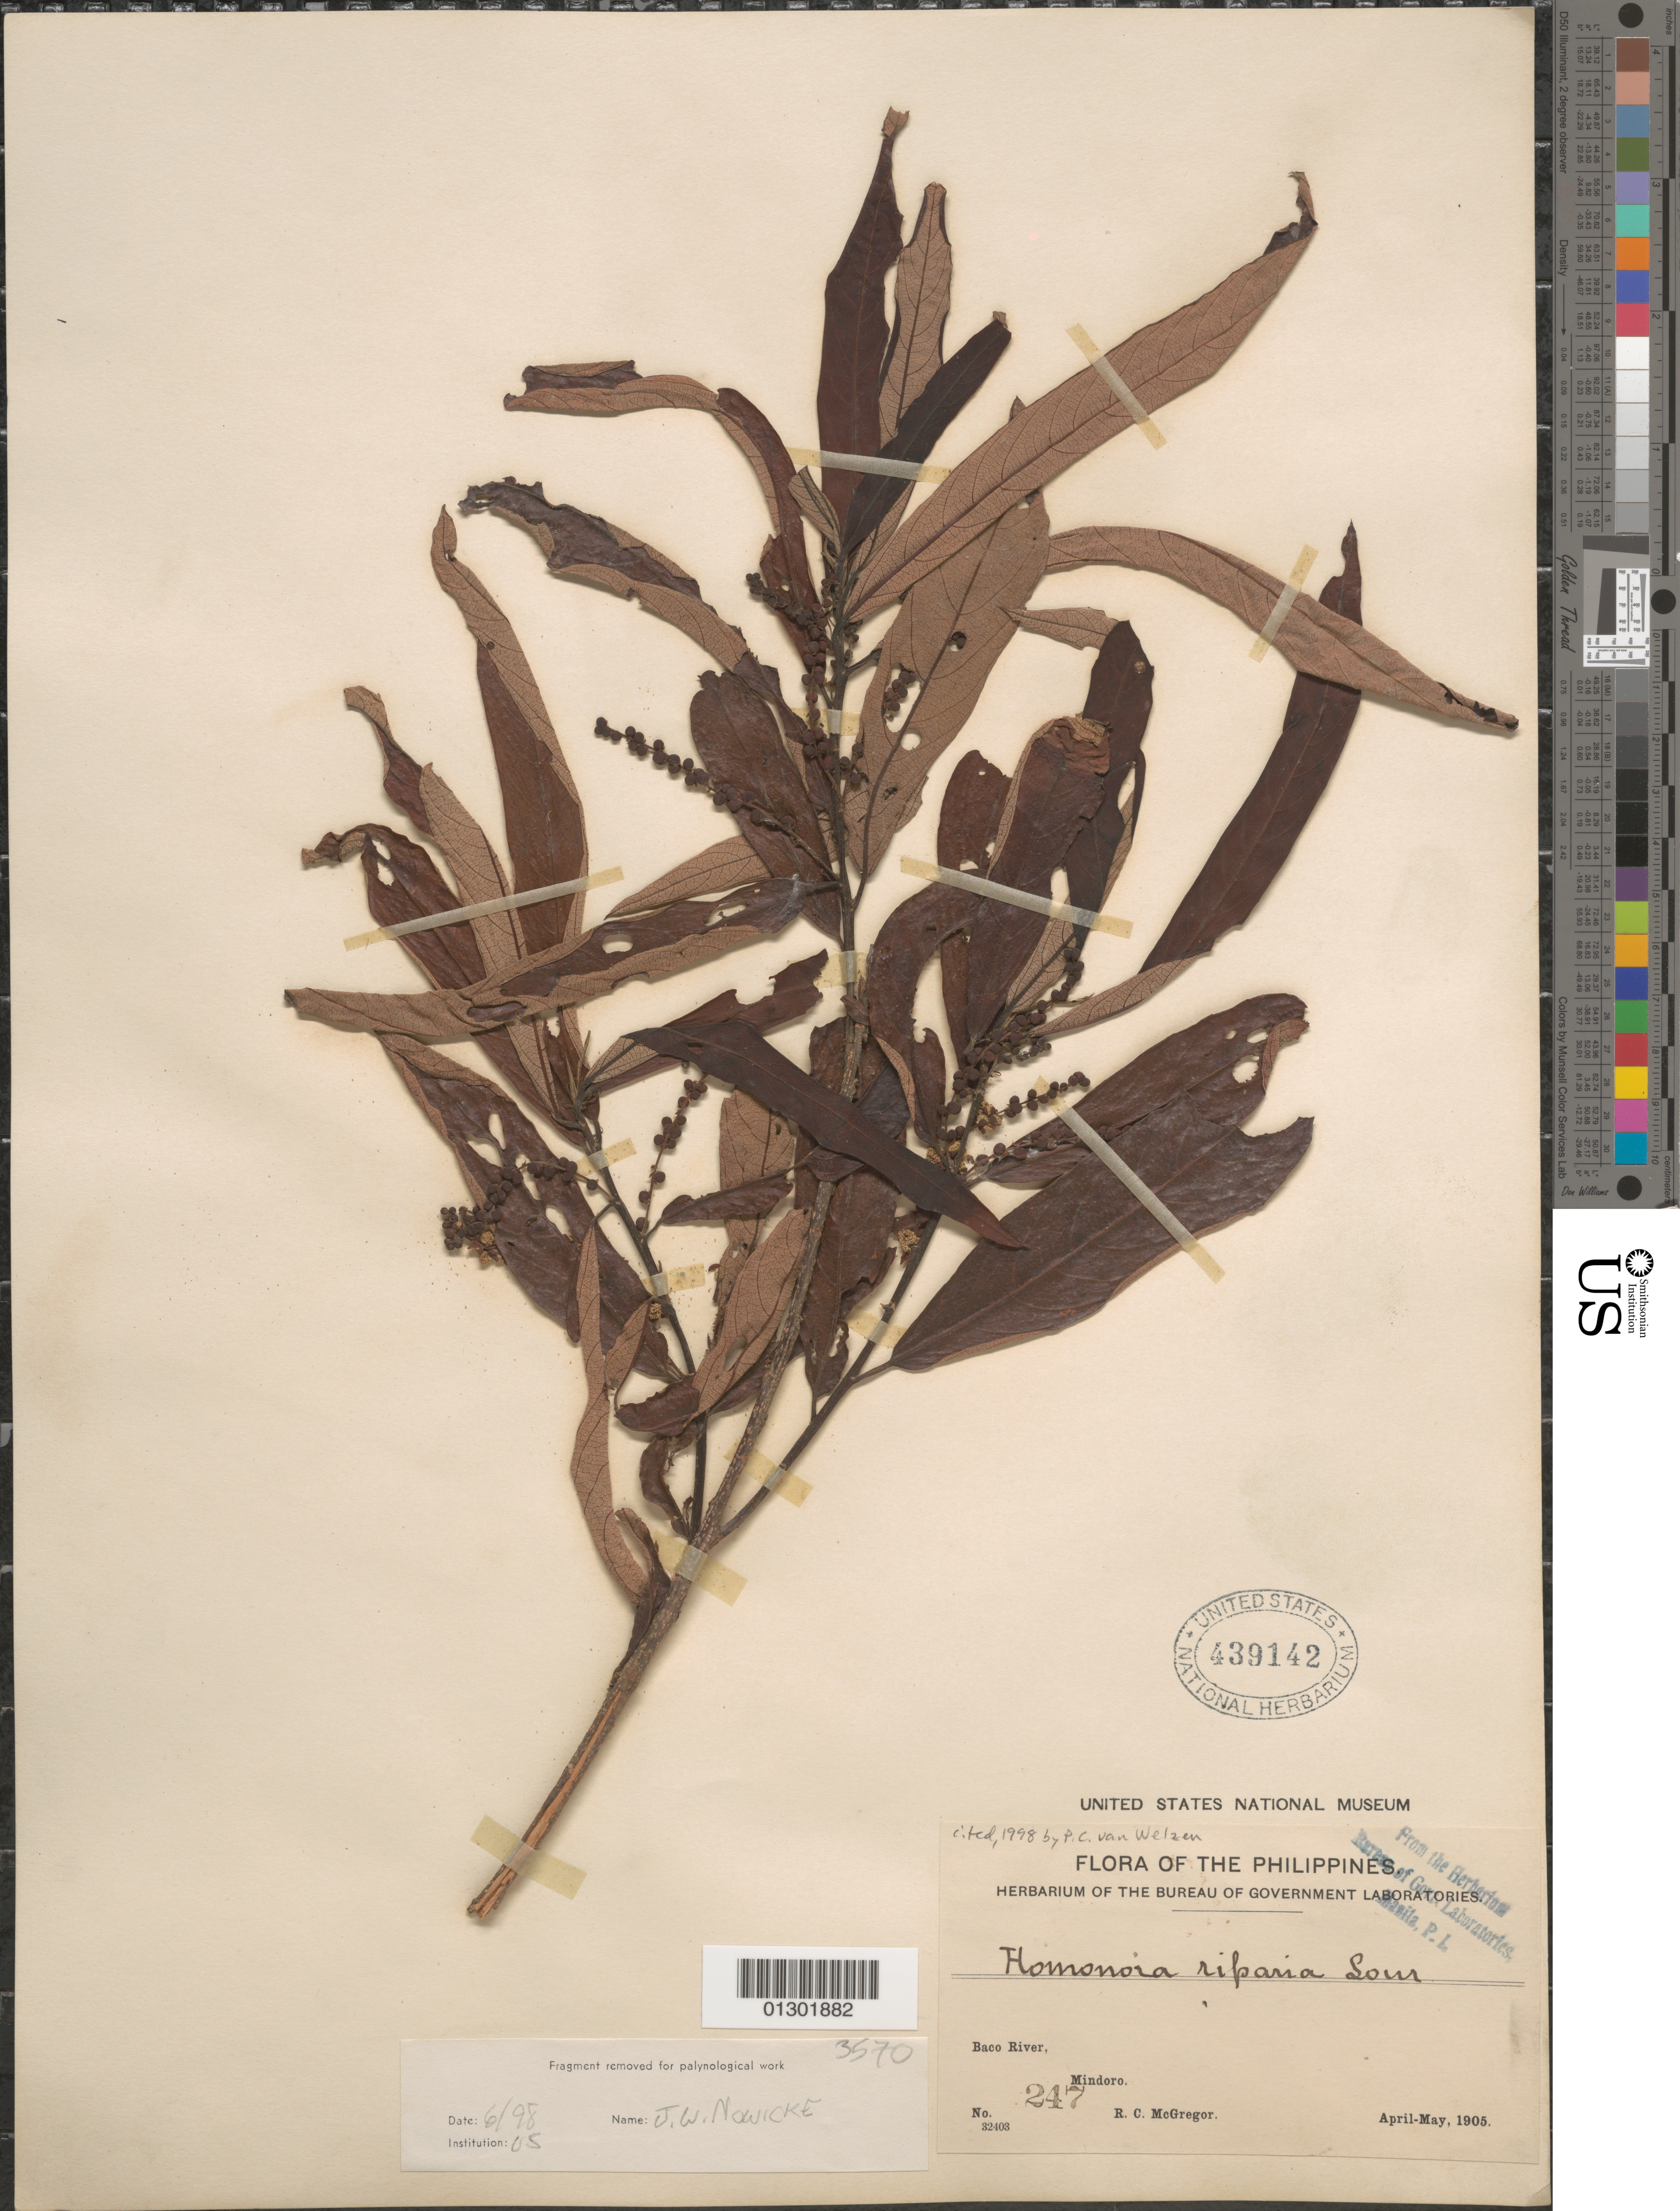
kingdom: Plantae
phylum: Tracheophyta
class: Magnoliopsida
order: Malpighiales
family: Euphorbiaceae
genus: Homonoia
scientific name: Homonoia riparia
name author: Lour.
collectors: R. C. McGregor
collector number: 247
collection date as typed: Apr-May 1905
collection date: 1905-04/1905-05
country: Philippines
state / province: Mimaropa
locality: Baco River, Mindoro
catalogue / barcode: US 439142